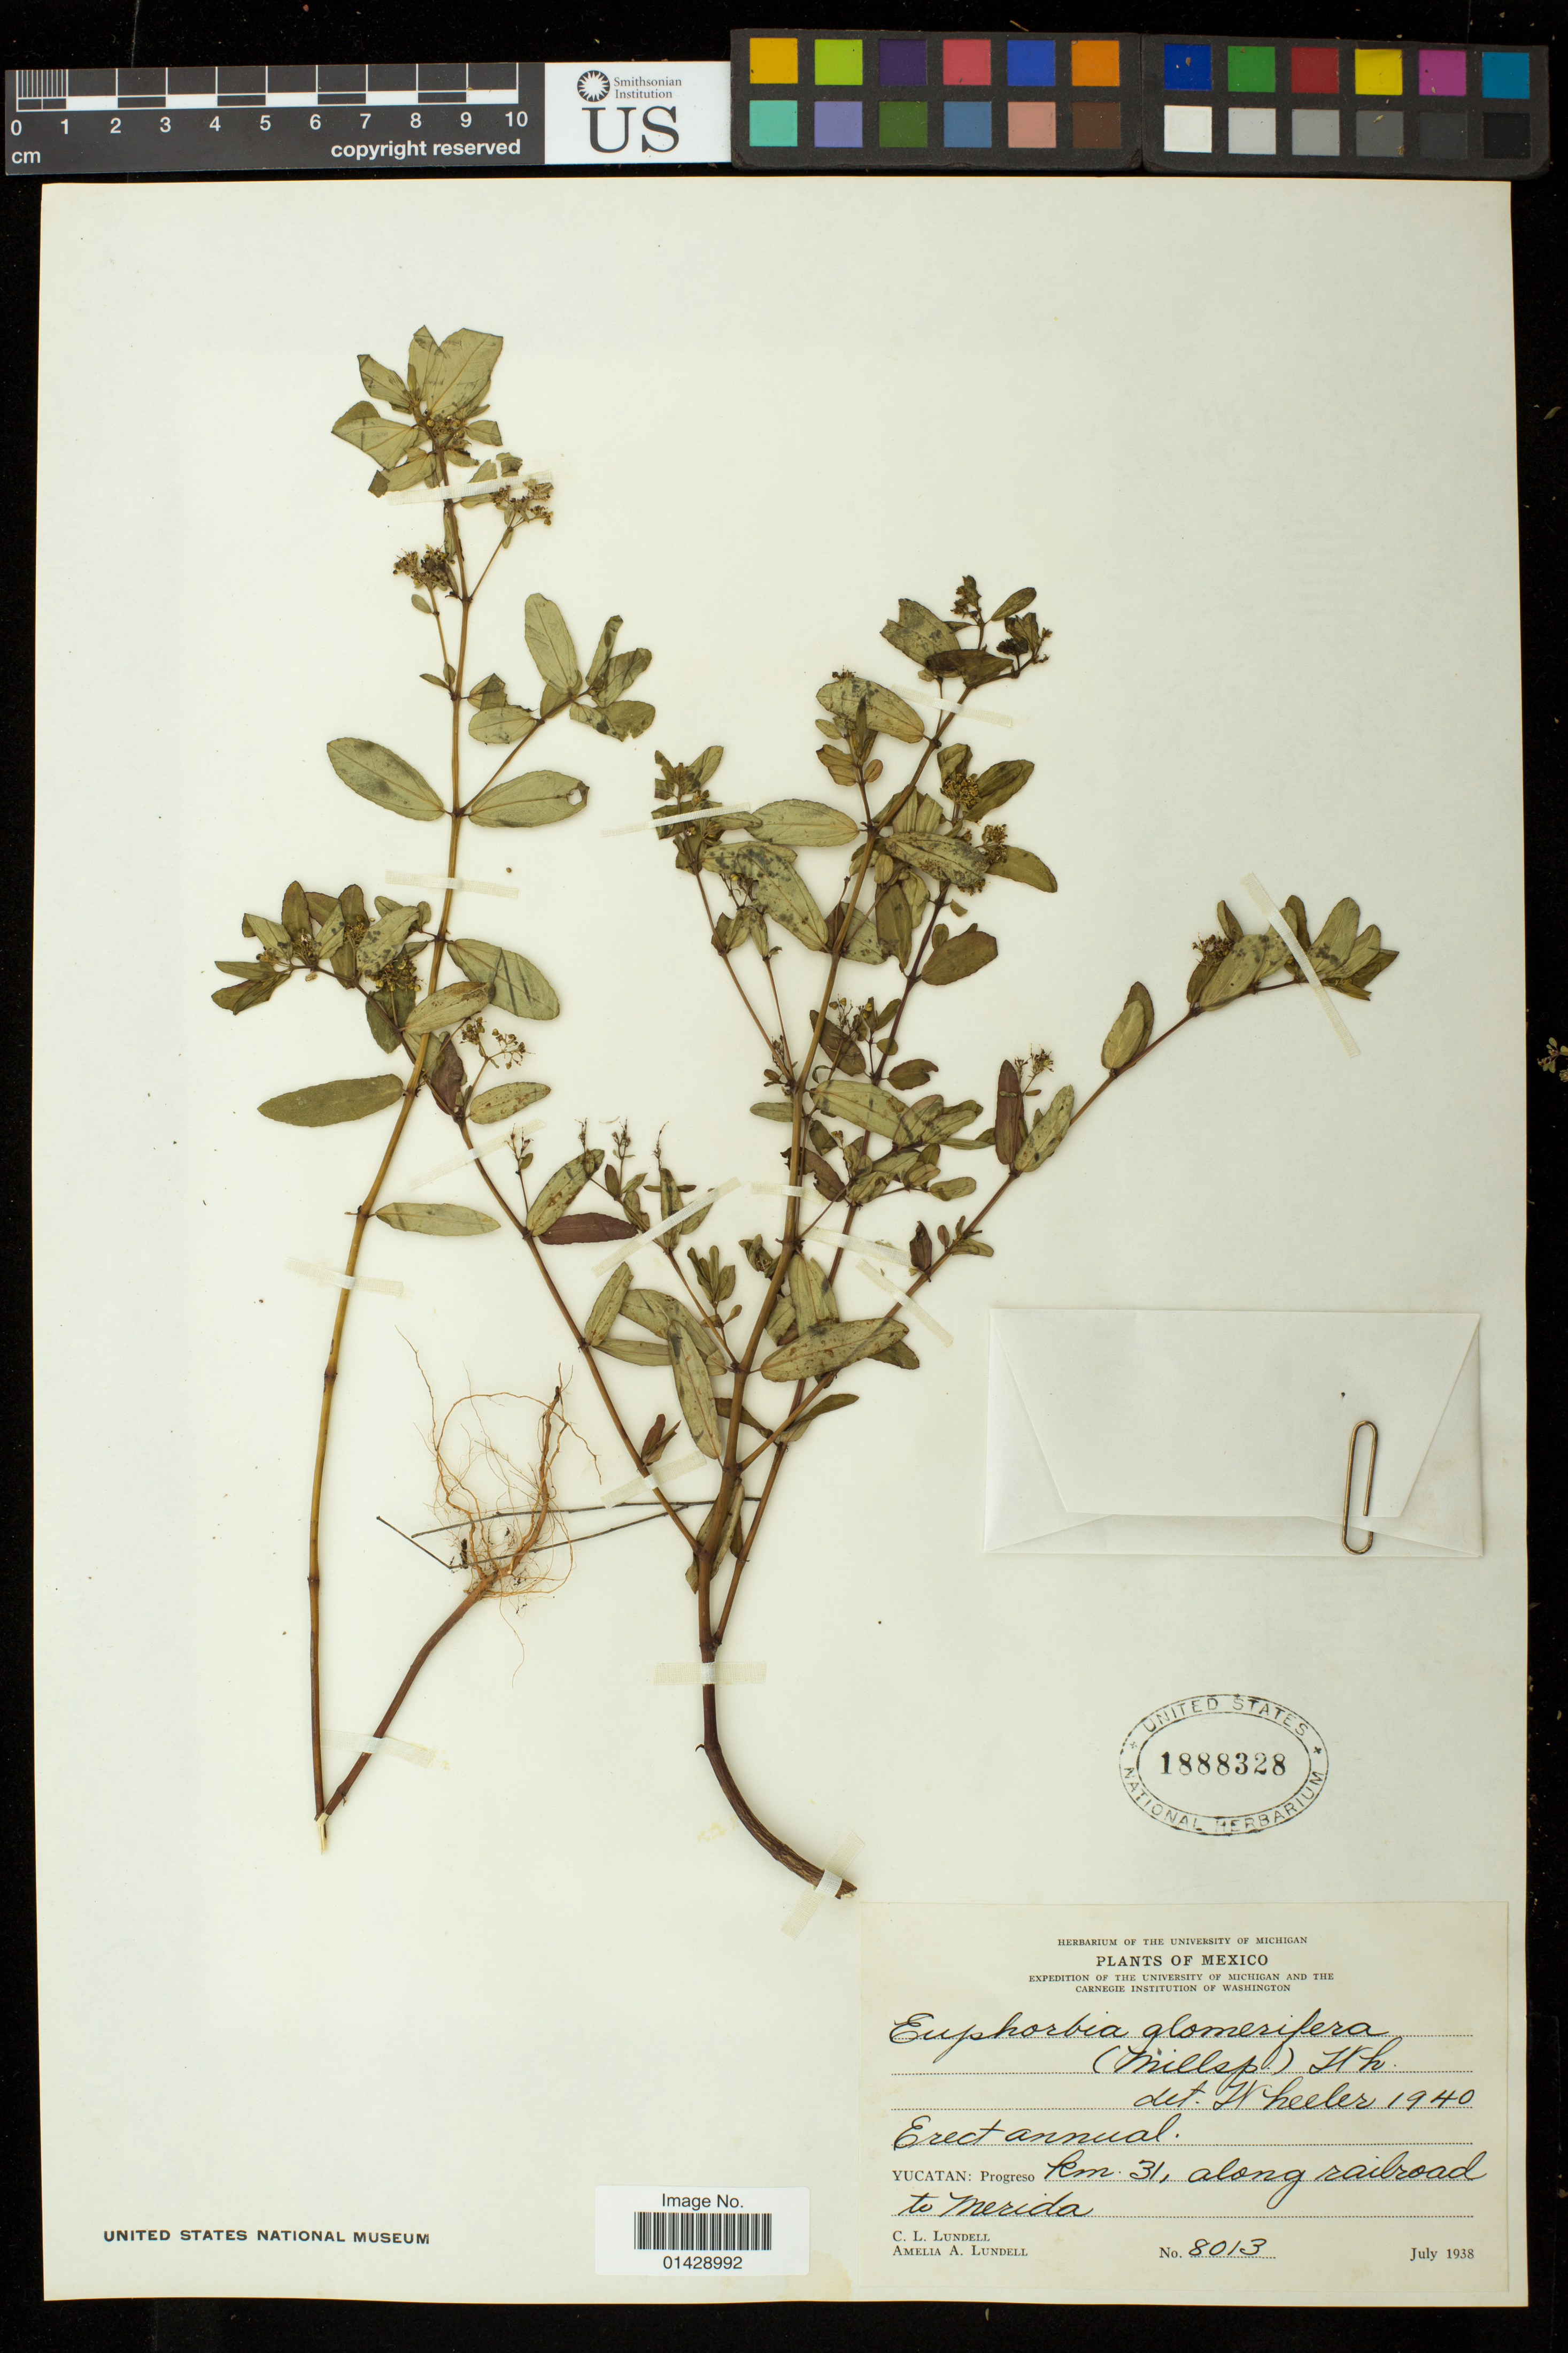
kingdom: Plantae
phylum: Tracheophyta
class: Magnoliopsida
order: Malpighiales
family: Euphorbiaceae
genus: Euphorbia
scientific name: Euphorbia hypericifolia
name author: L.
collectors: C. L. Lundell & A. A. Lundell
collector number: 8013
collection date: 1938-07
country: Mexico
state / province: Yucatán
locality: km. 31, along railroad to Merida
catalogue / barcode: US 1888328